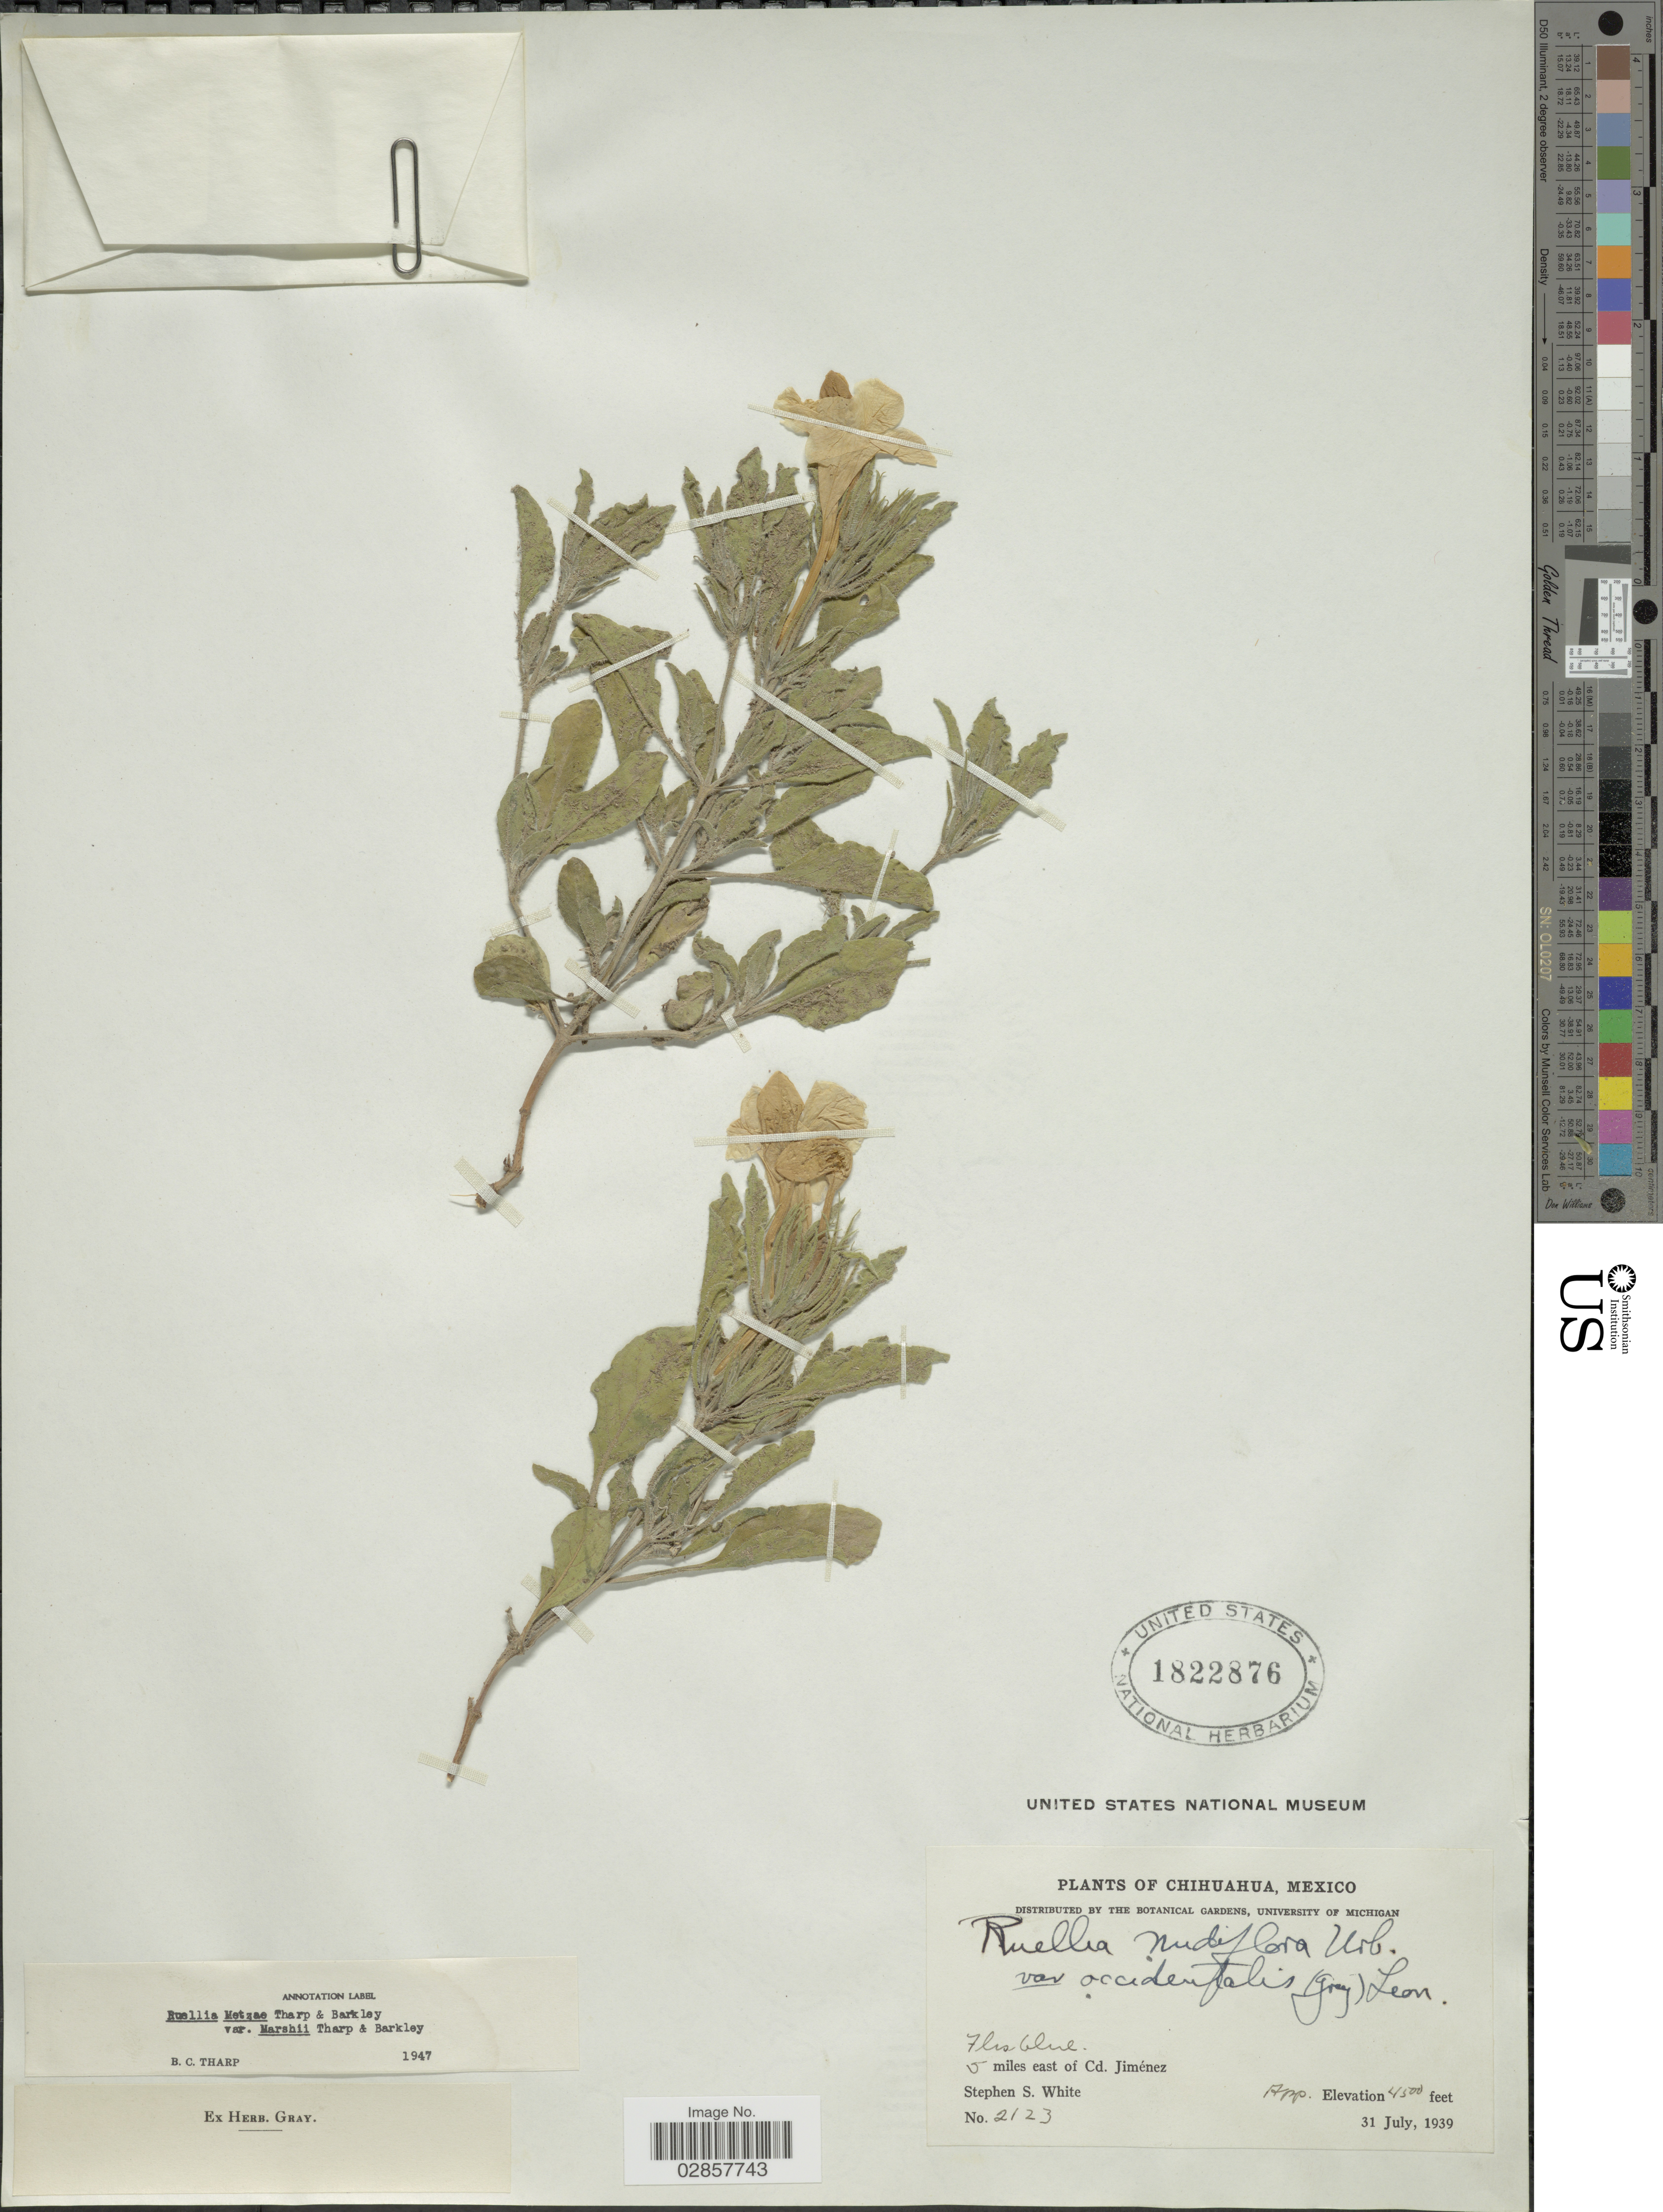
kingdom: Plantae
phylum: Tracheophyta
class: Magnoliopsida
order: Lamiales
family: Acanthaceae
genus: Ruellia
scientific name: Ruellia metziae var. marshii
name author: Tharp & F.A. Barkley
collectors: S. S. White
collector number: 2123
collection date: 1939-07-31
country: Mexico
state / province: Chihuahua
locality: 5 miles east of Cd. Jiménez.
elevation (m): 1372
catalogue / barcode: US 1822876